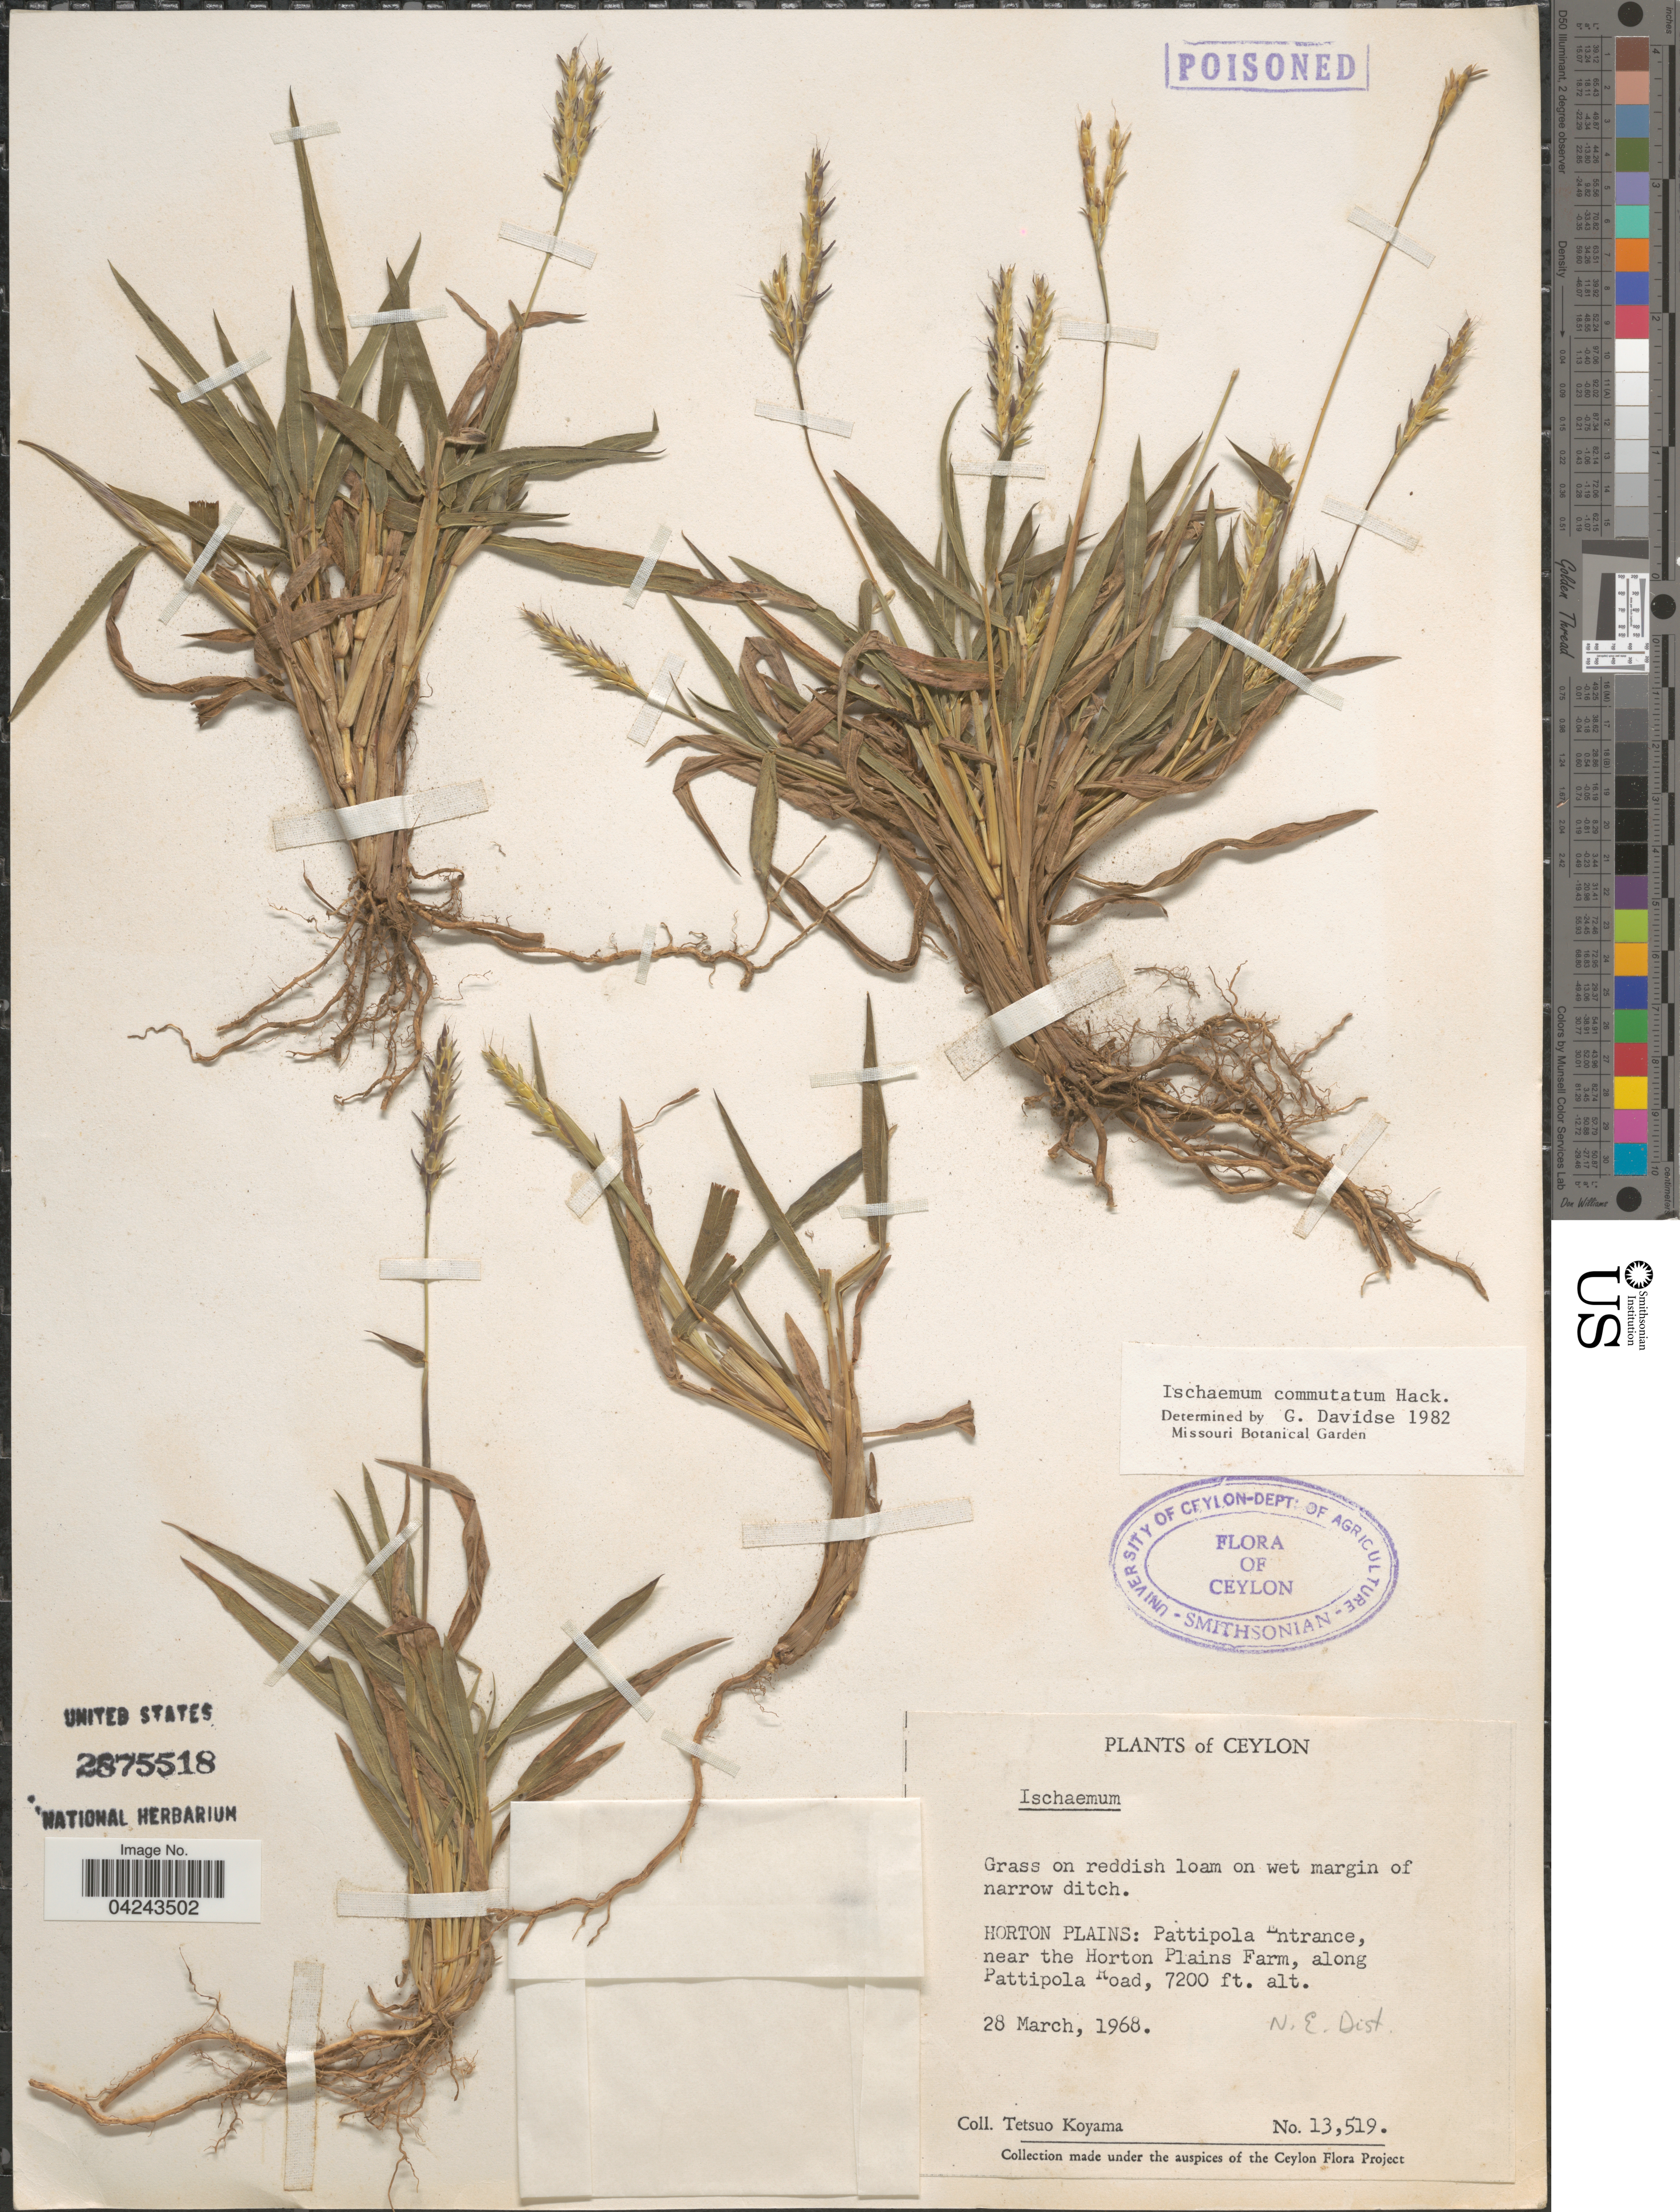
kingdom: Plantae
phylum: Tracheophyta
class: Liliopsida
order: Poales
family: Poaceae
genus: Ischaemum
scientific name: Ischaemum commutatum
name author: Hack.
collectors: T. Koyama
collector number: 13519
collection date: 1968-03-28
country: Sri Lanka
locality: Ceylon. On reddish loam on wet margin of narrow ditch. Horton Plains: Pattipola Entrance, near the Horton Plains Farm, along Pattipola Road. N. E. Dist.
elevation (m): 2195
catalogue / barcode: US 2875518